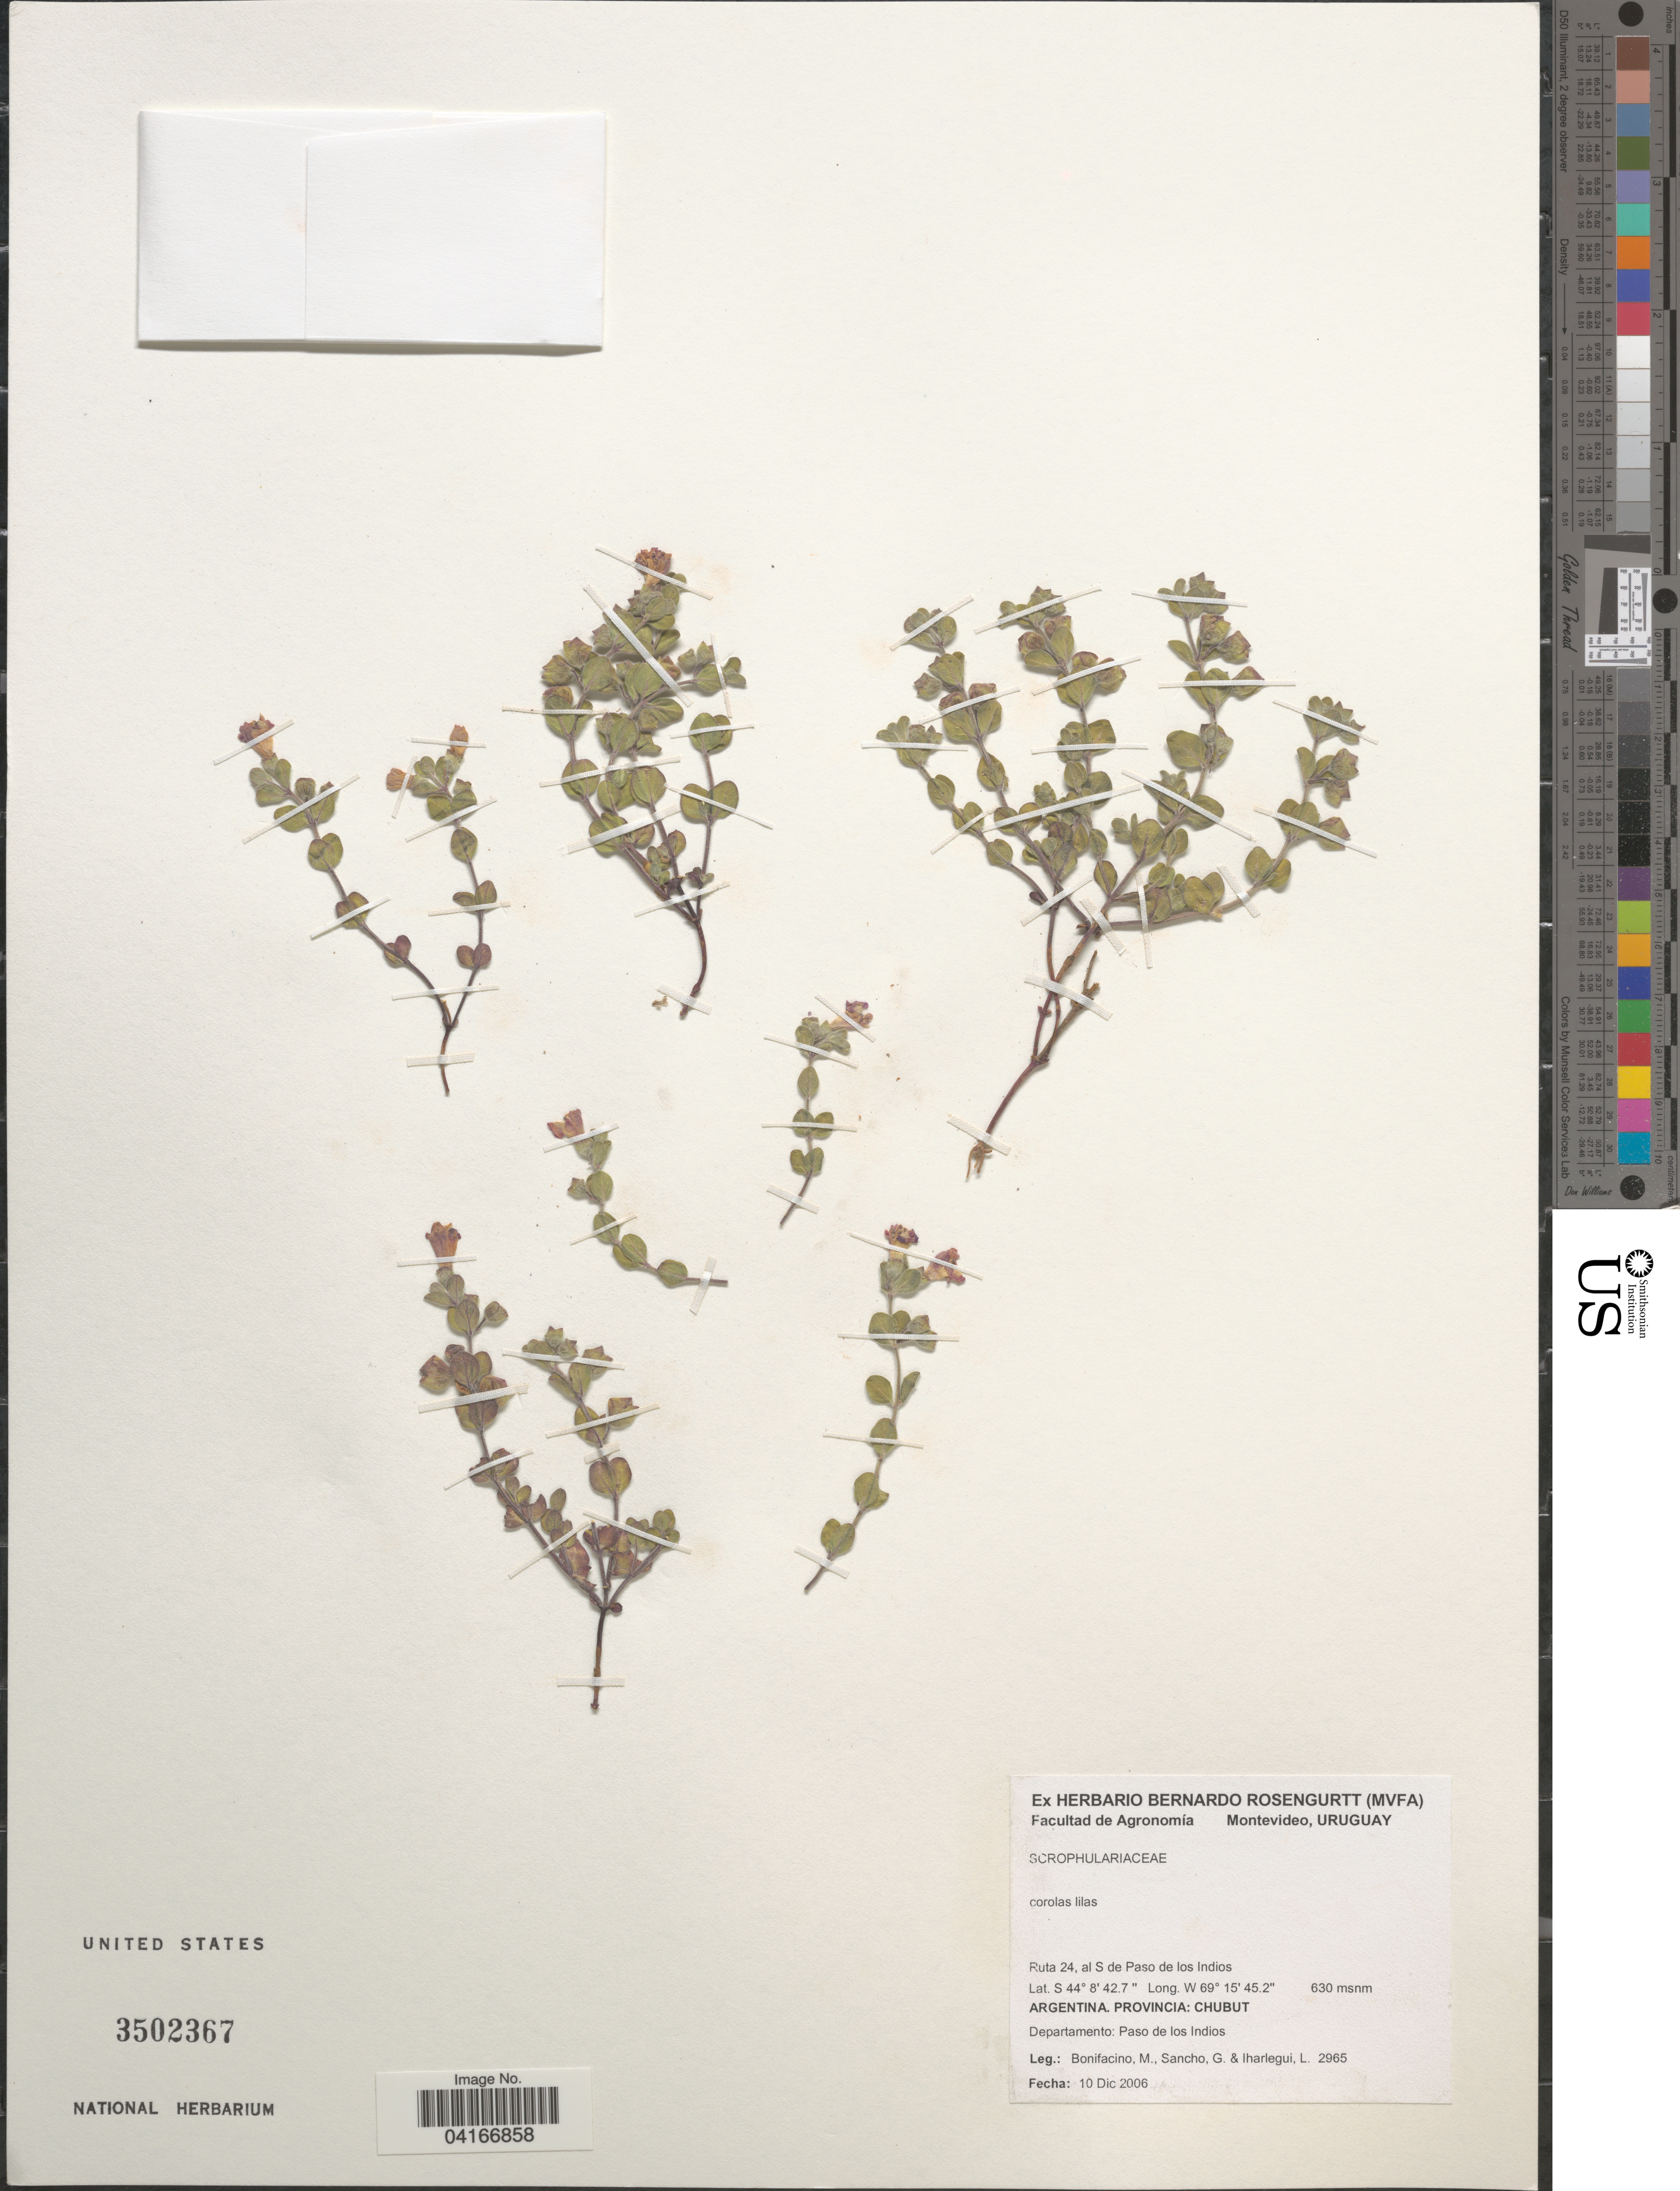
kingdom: Plantae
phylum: Tracheophyta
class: Magnoliopsida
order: Lamiales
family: Scrophulariaceae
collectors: M. Bonifacino, G. Sancho & L. Iharlegui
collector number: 2965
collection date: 2006-12-10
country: Argentina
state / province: Chubut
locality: Ruta 24, al S de Paso de los Indios. Departamento: Paso de los Indios.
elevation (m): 630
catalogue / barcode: US 3502367